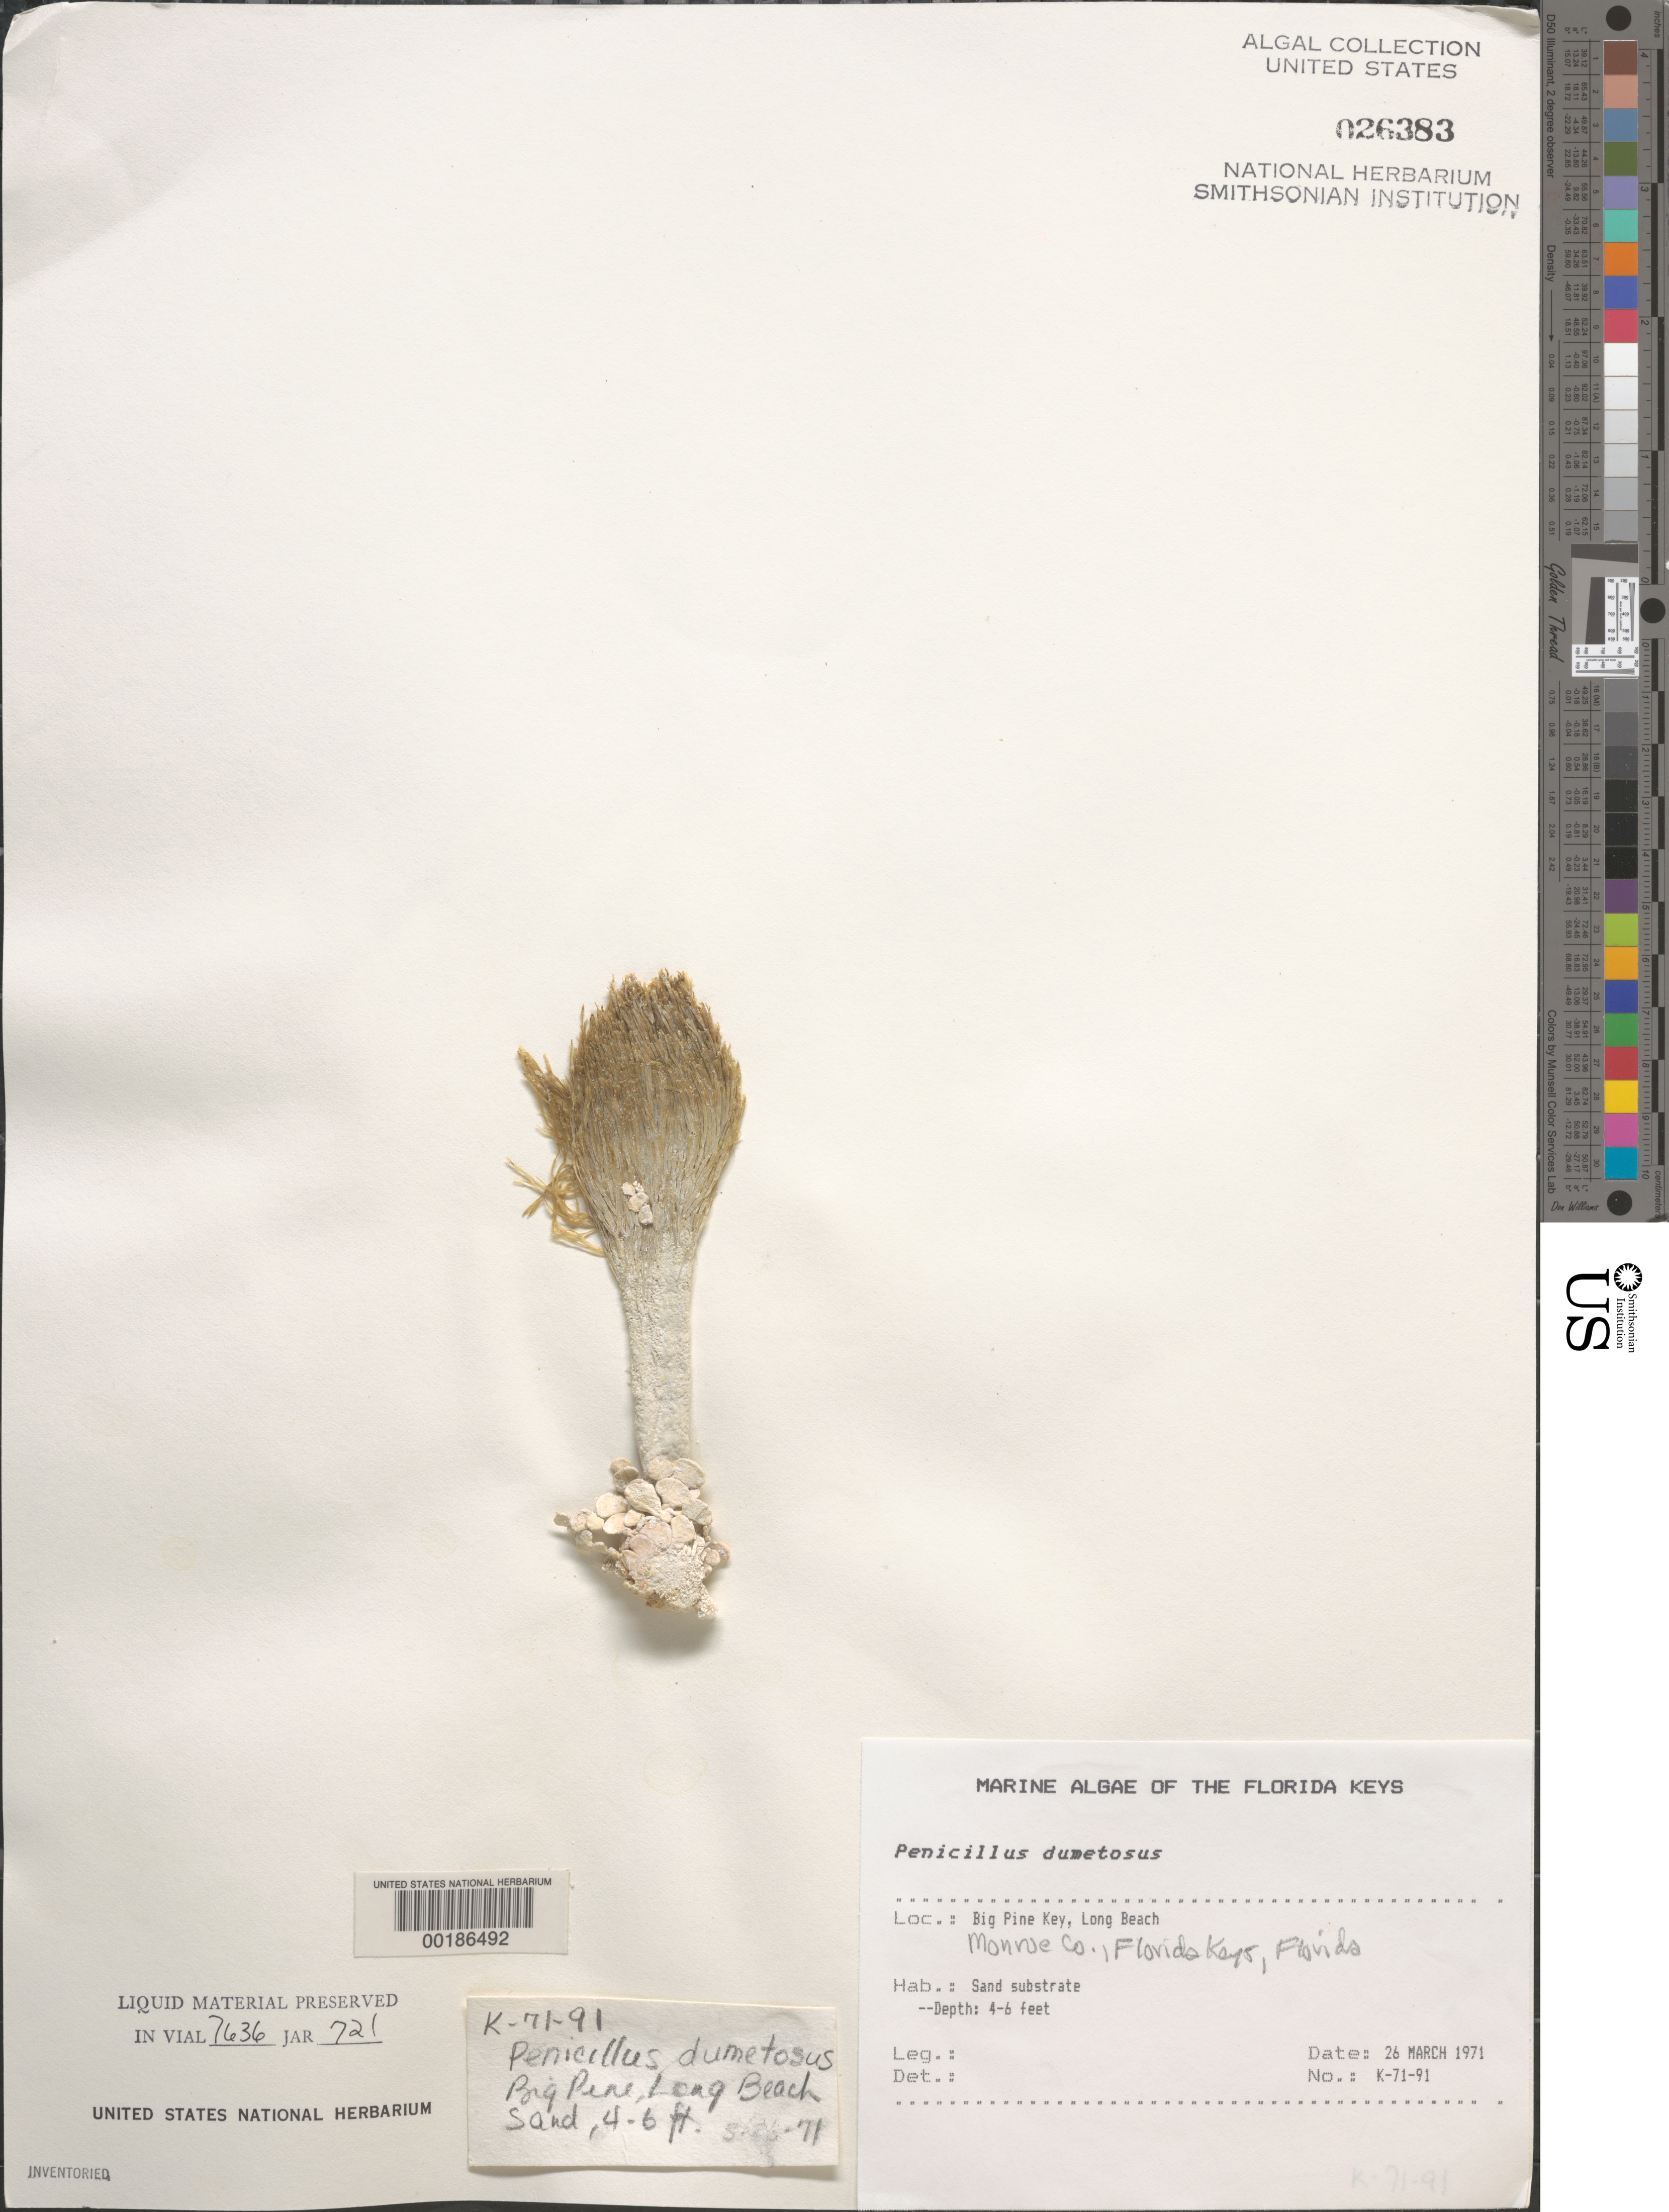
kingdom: Plantae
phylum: Chlorophyta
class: Ulvophyceae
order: Bryopsidales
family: Udoteaceae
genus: Penicillus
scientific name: Penicillus dumetosus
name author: (J.V.Lamouroux) Blainville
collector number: K-71-91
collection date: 1971-03-26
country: United States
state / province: Florida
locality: The Florida Keys. Big Pine Key, Long Beach. Monroe Co.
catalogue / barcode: US 26383